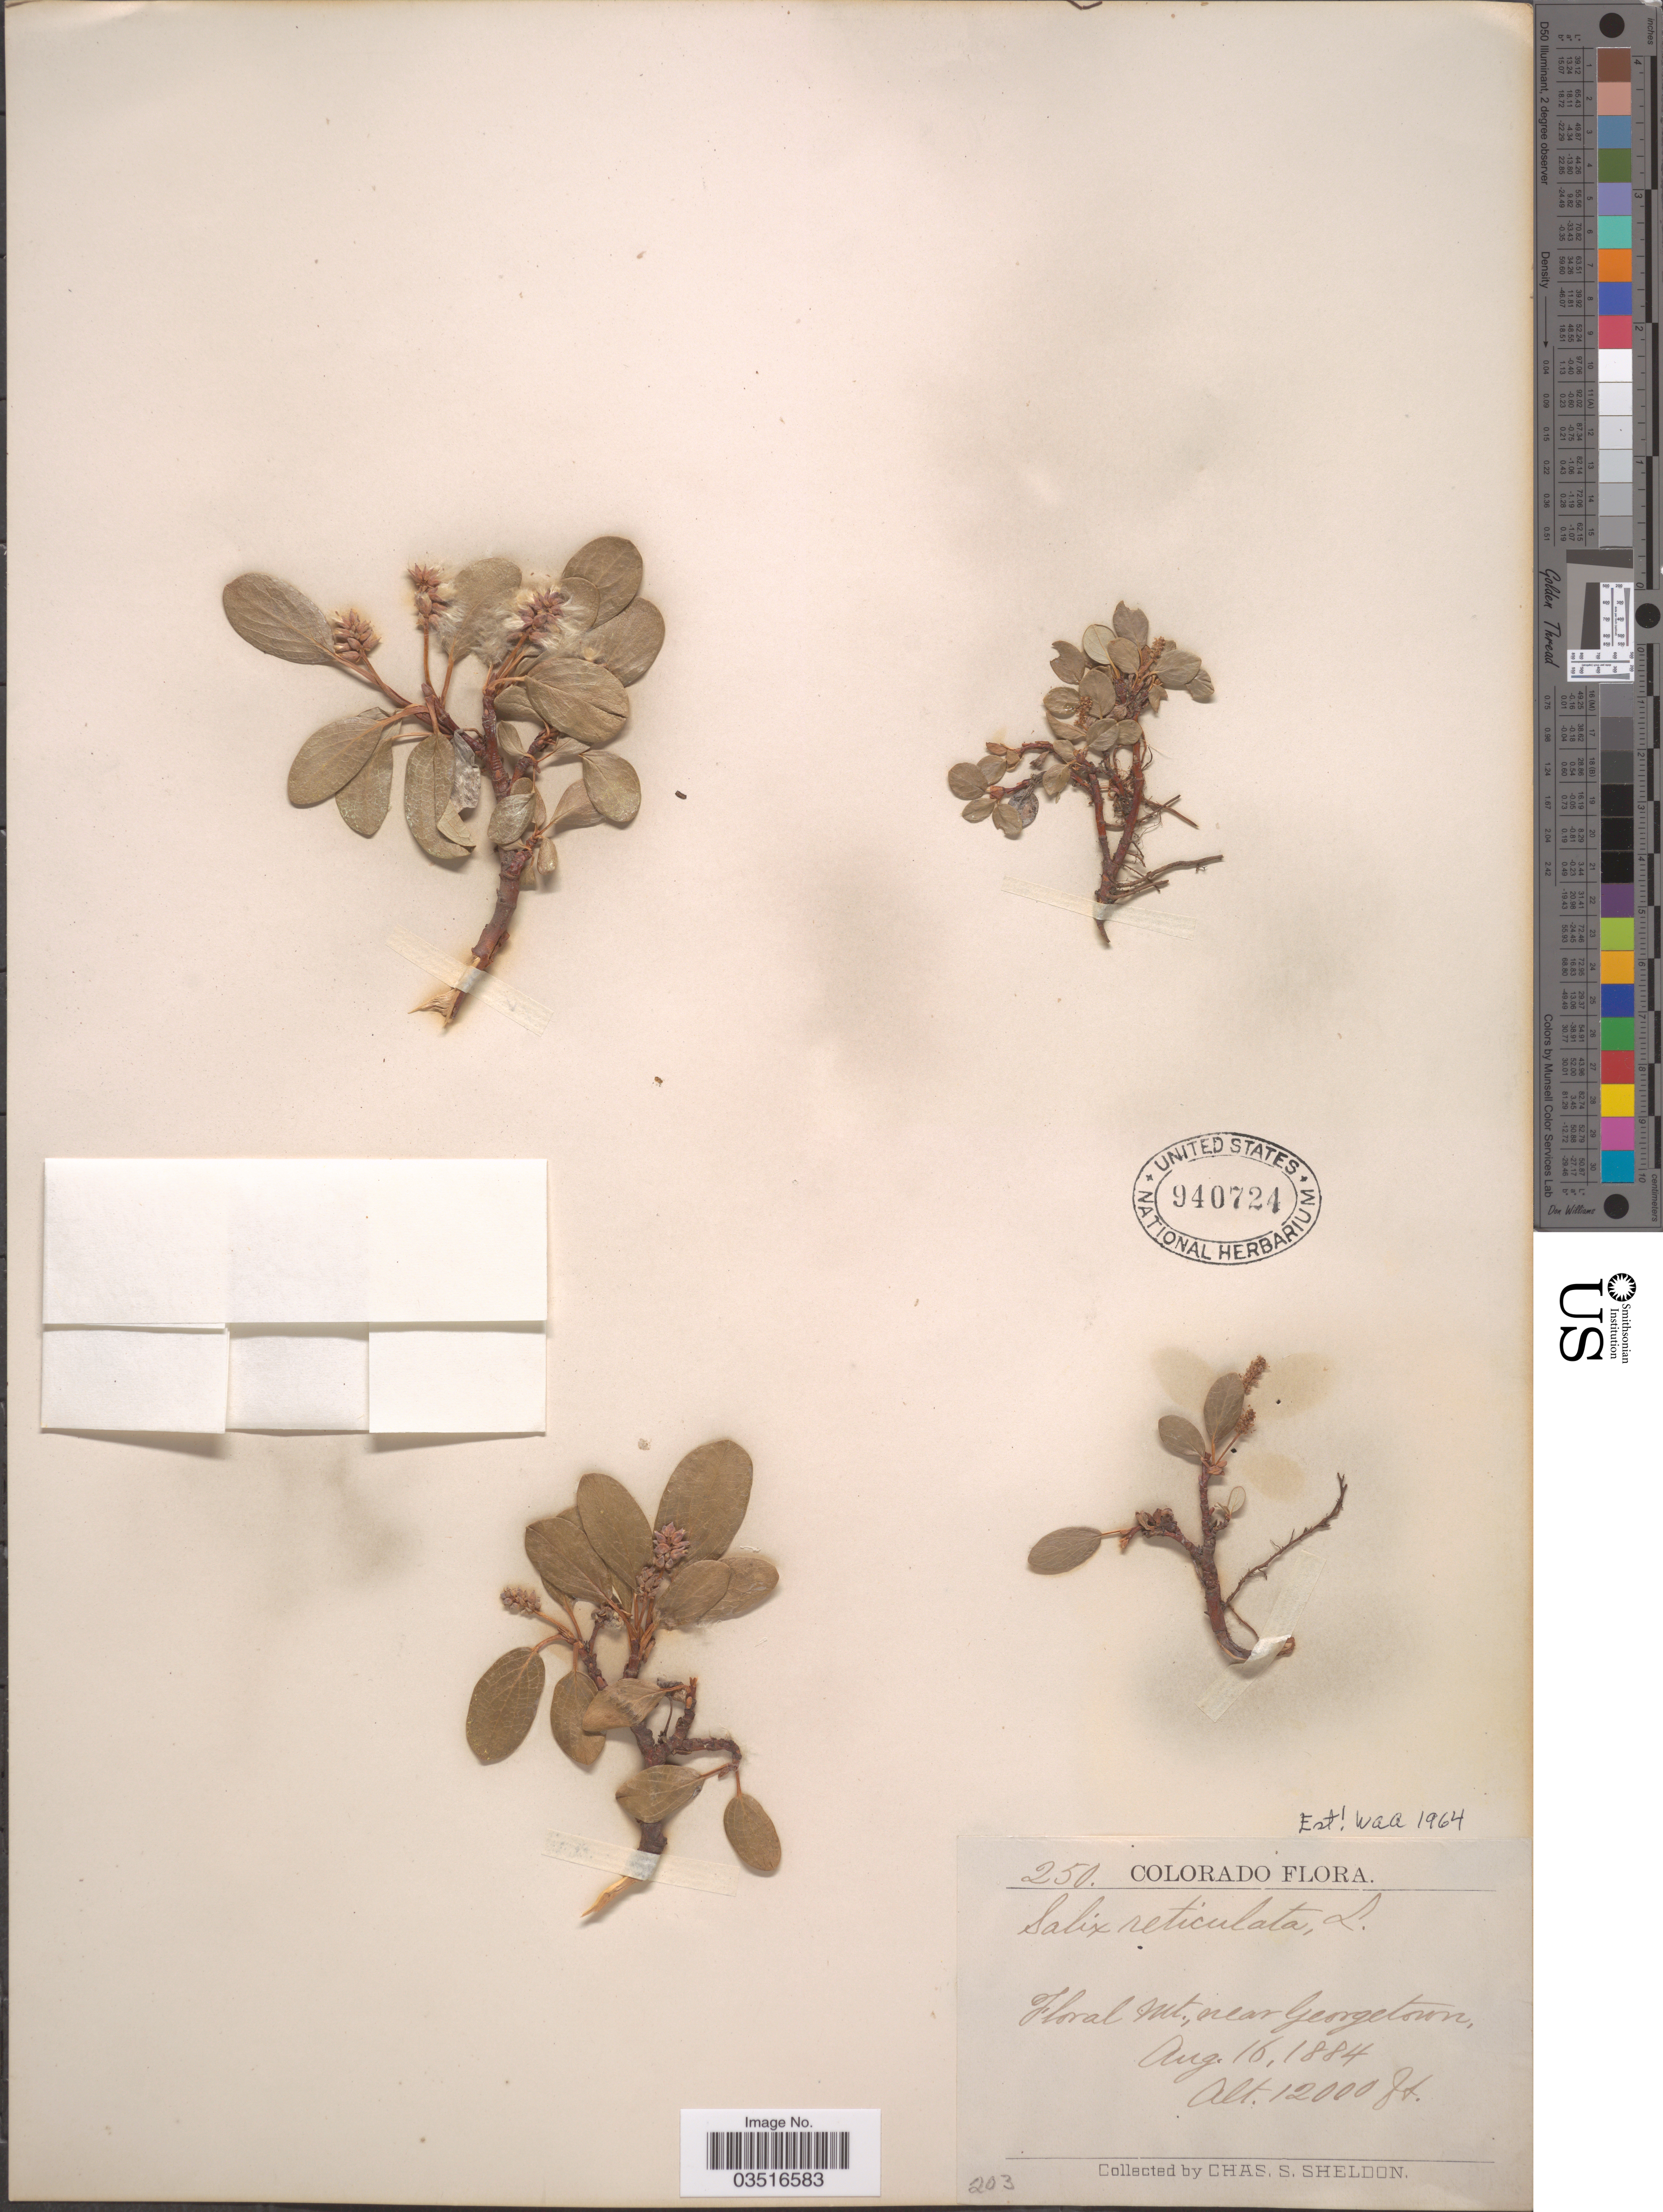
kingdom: Plantae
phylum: Tracheophyta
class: Magnoliopsida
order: Malpighiales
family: Salicaceae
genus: Salix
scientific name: Salix reticulata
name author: L.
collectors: C. S. Sheldon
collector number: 250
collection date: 1884-08-16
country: United States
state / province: Colorado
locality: Floral Mt., near Georgetown.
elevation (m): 3658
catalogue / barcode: US 940724